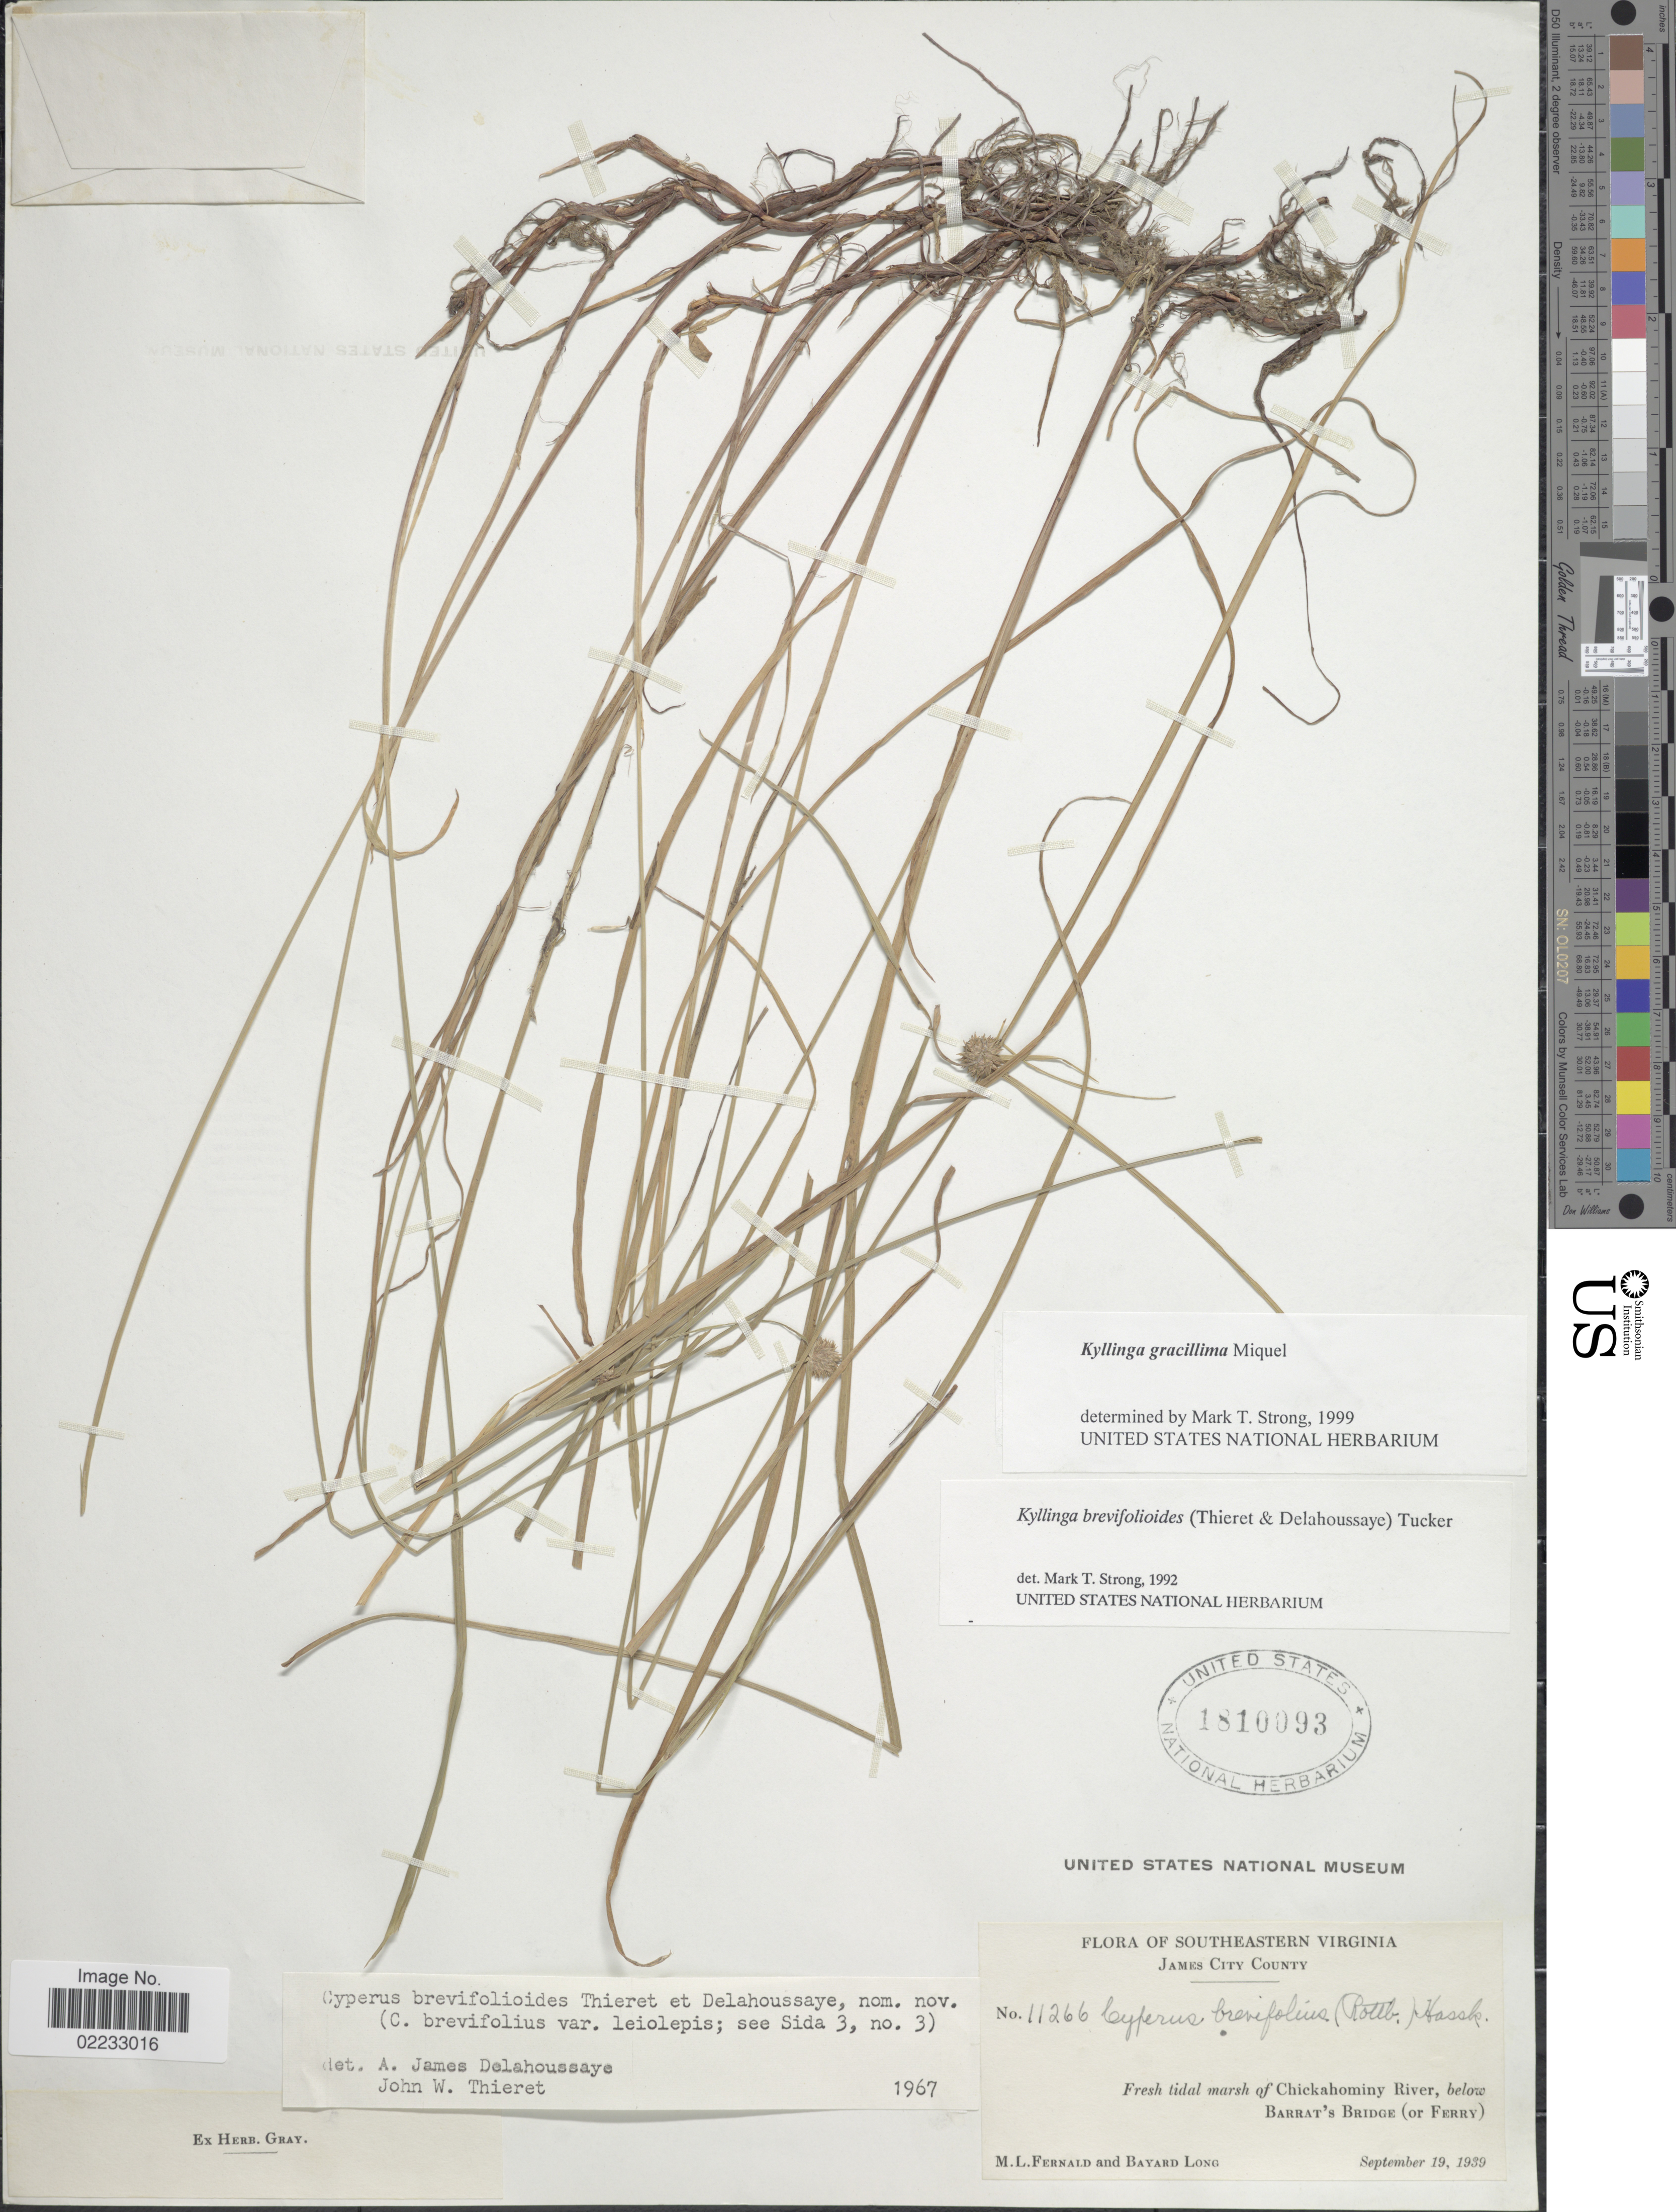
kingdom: Plantae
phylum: Tracheophyta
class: Liliopsida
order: Poales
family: Cyperaceae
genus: Cyperus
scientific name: Cyperus brevifolioides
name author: Thieret & Delahouss.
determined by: Strong, M. T., (US), Smithsonian Institution - National Museum of Natural History (UNITED STATES)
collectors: M. L. Fernald & B. Long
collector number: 11266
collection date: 1939-09-19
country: United States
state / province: Virginia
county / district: James City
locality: Southeastern Virginia, James City County. Chickahominy River, below Barrat's Bridge (or Ferry)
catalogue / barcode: US 1810093